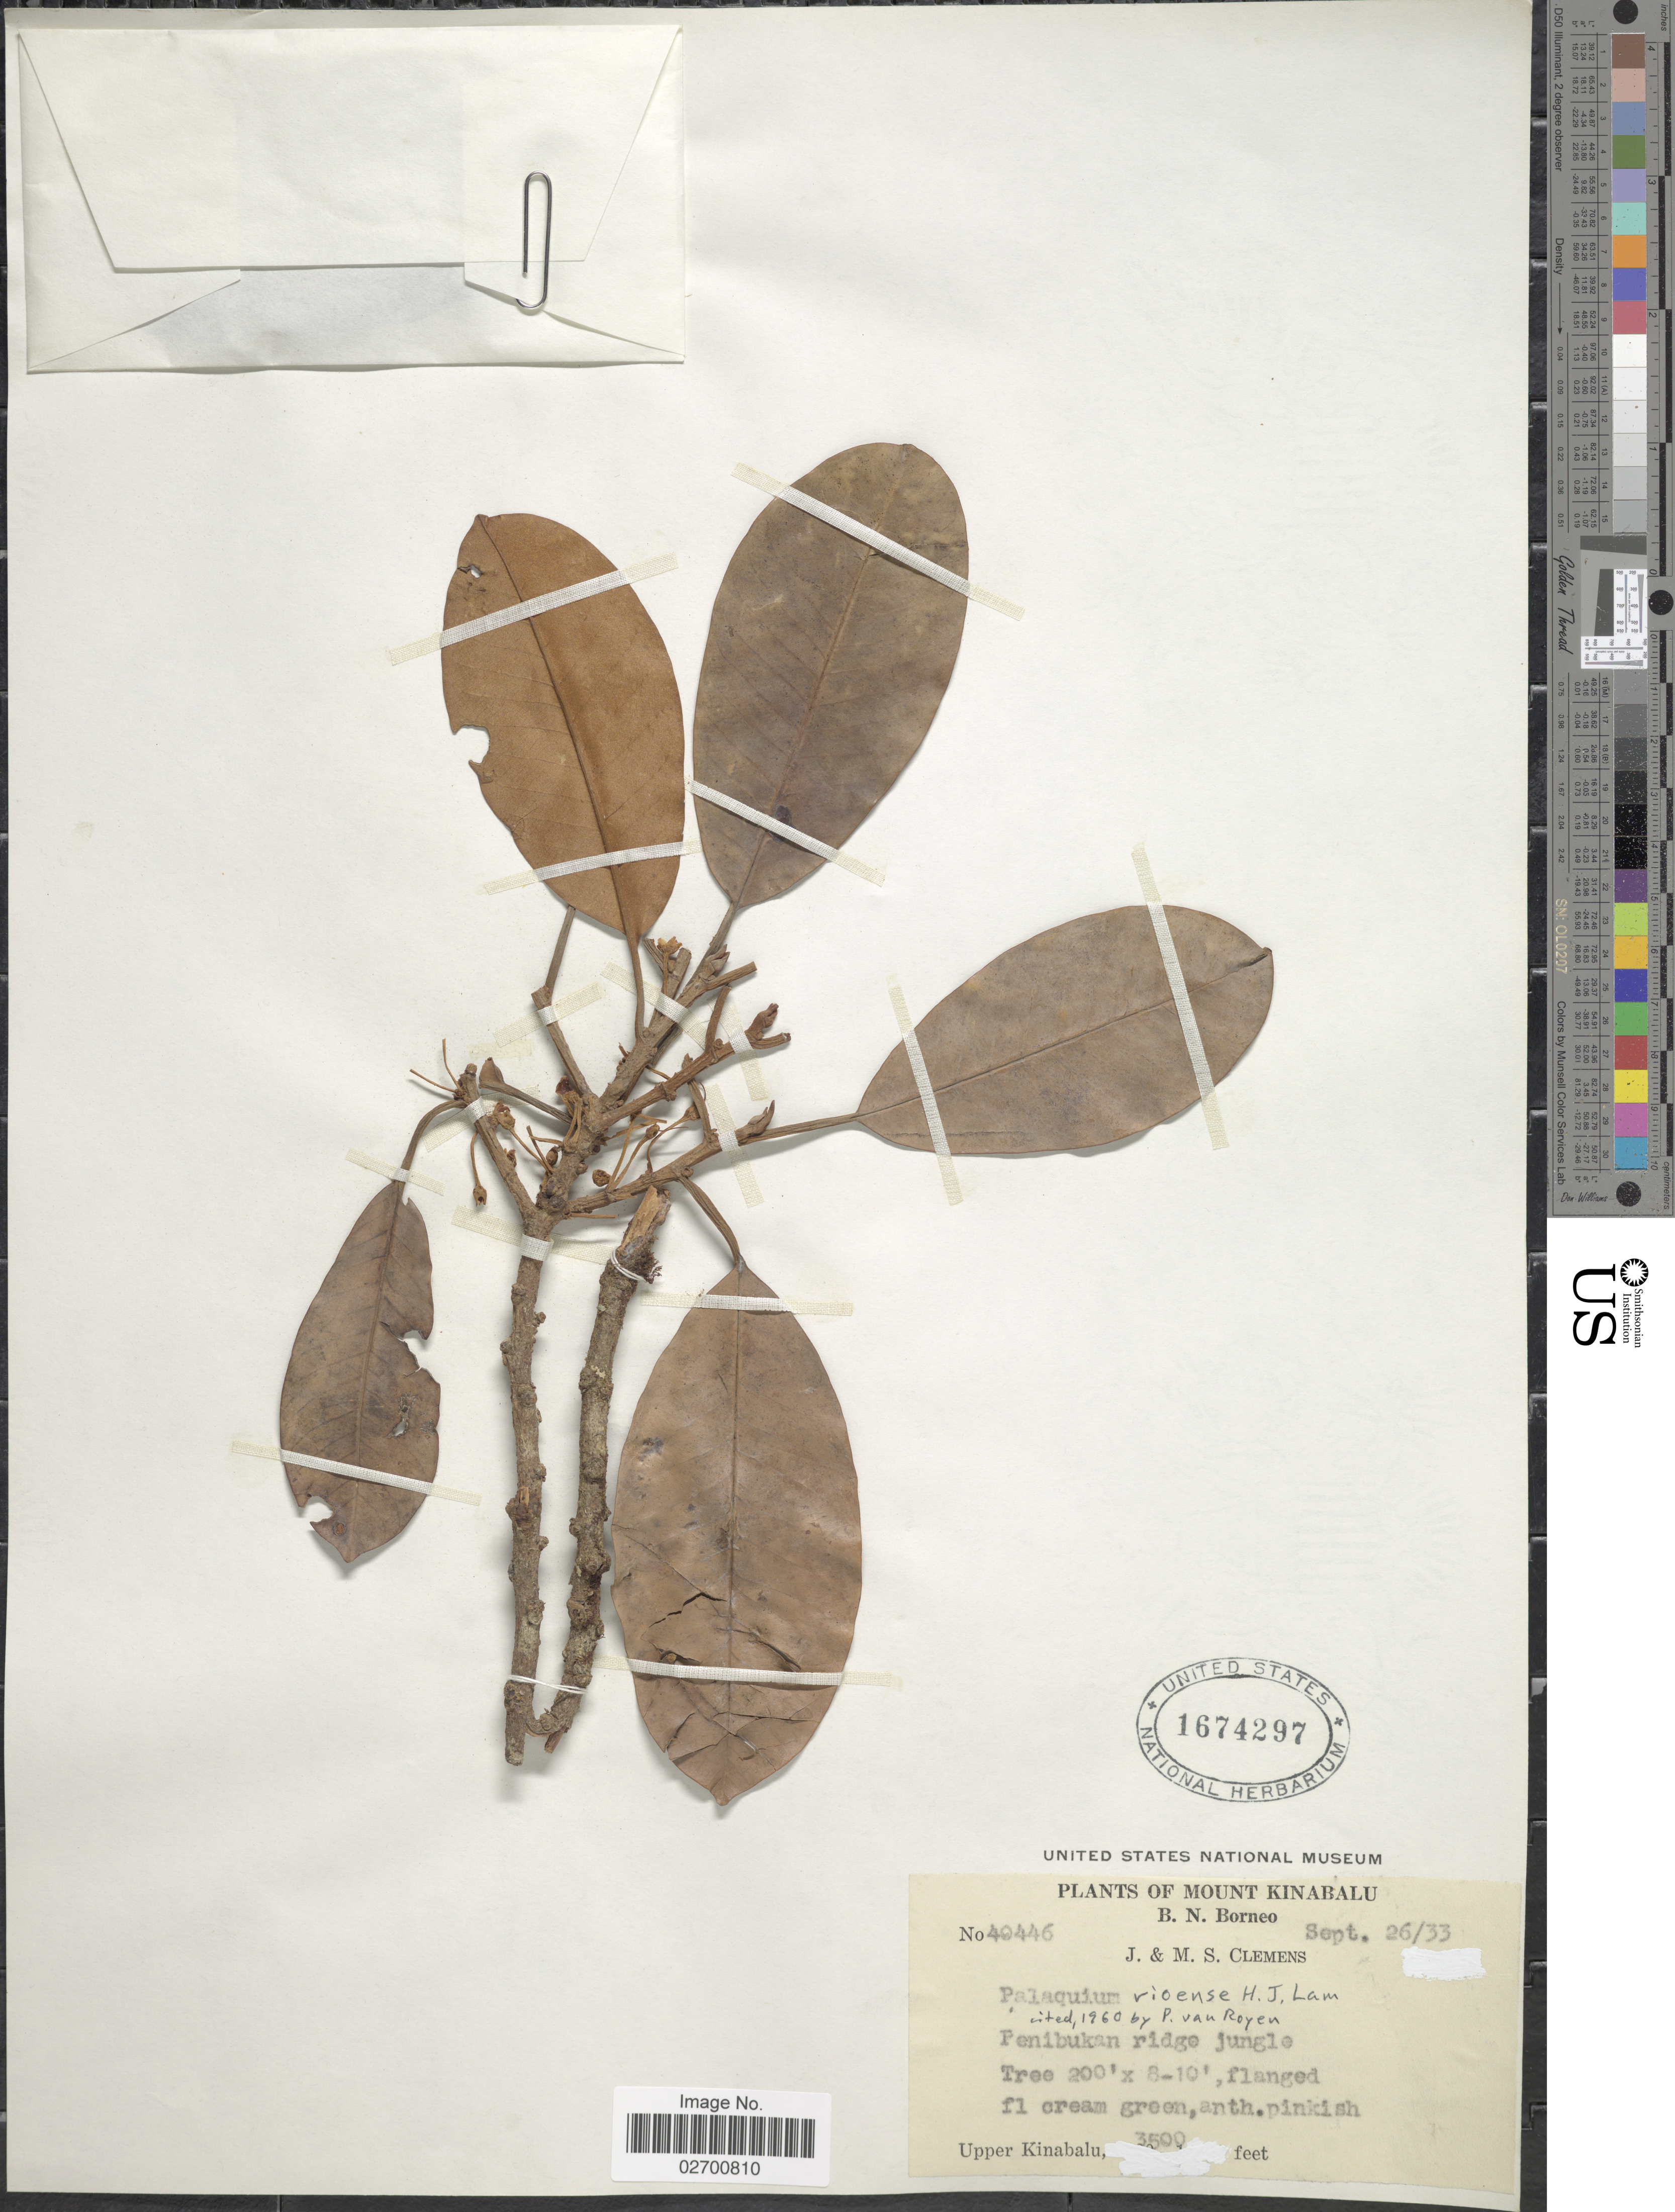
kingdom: Plantae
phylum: Tracheophyta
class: Magnoliopsida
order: Ericales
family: Sapotaceae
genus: Palaquium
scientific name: Palaquium rioense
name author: H.J. Lam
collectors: J. Clemens & M. S. Clemens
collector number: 40446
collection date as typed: Transcribed d/m/y: 26/9/33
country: Malaysia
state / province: Sabah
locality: Mount Kinabalu. B. N. Borneo. Penibukan ridge jungle. Upper Kinabalu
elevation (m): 1067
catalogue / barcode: US 1674297